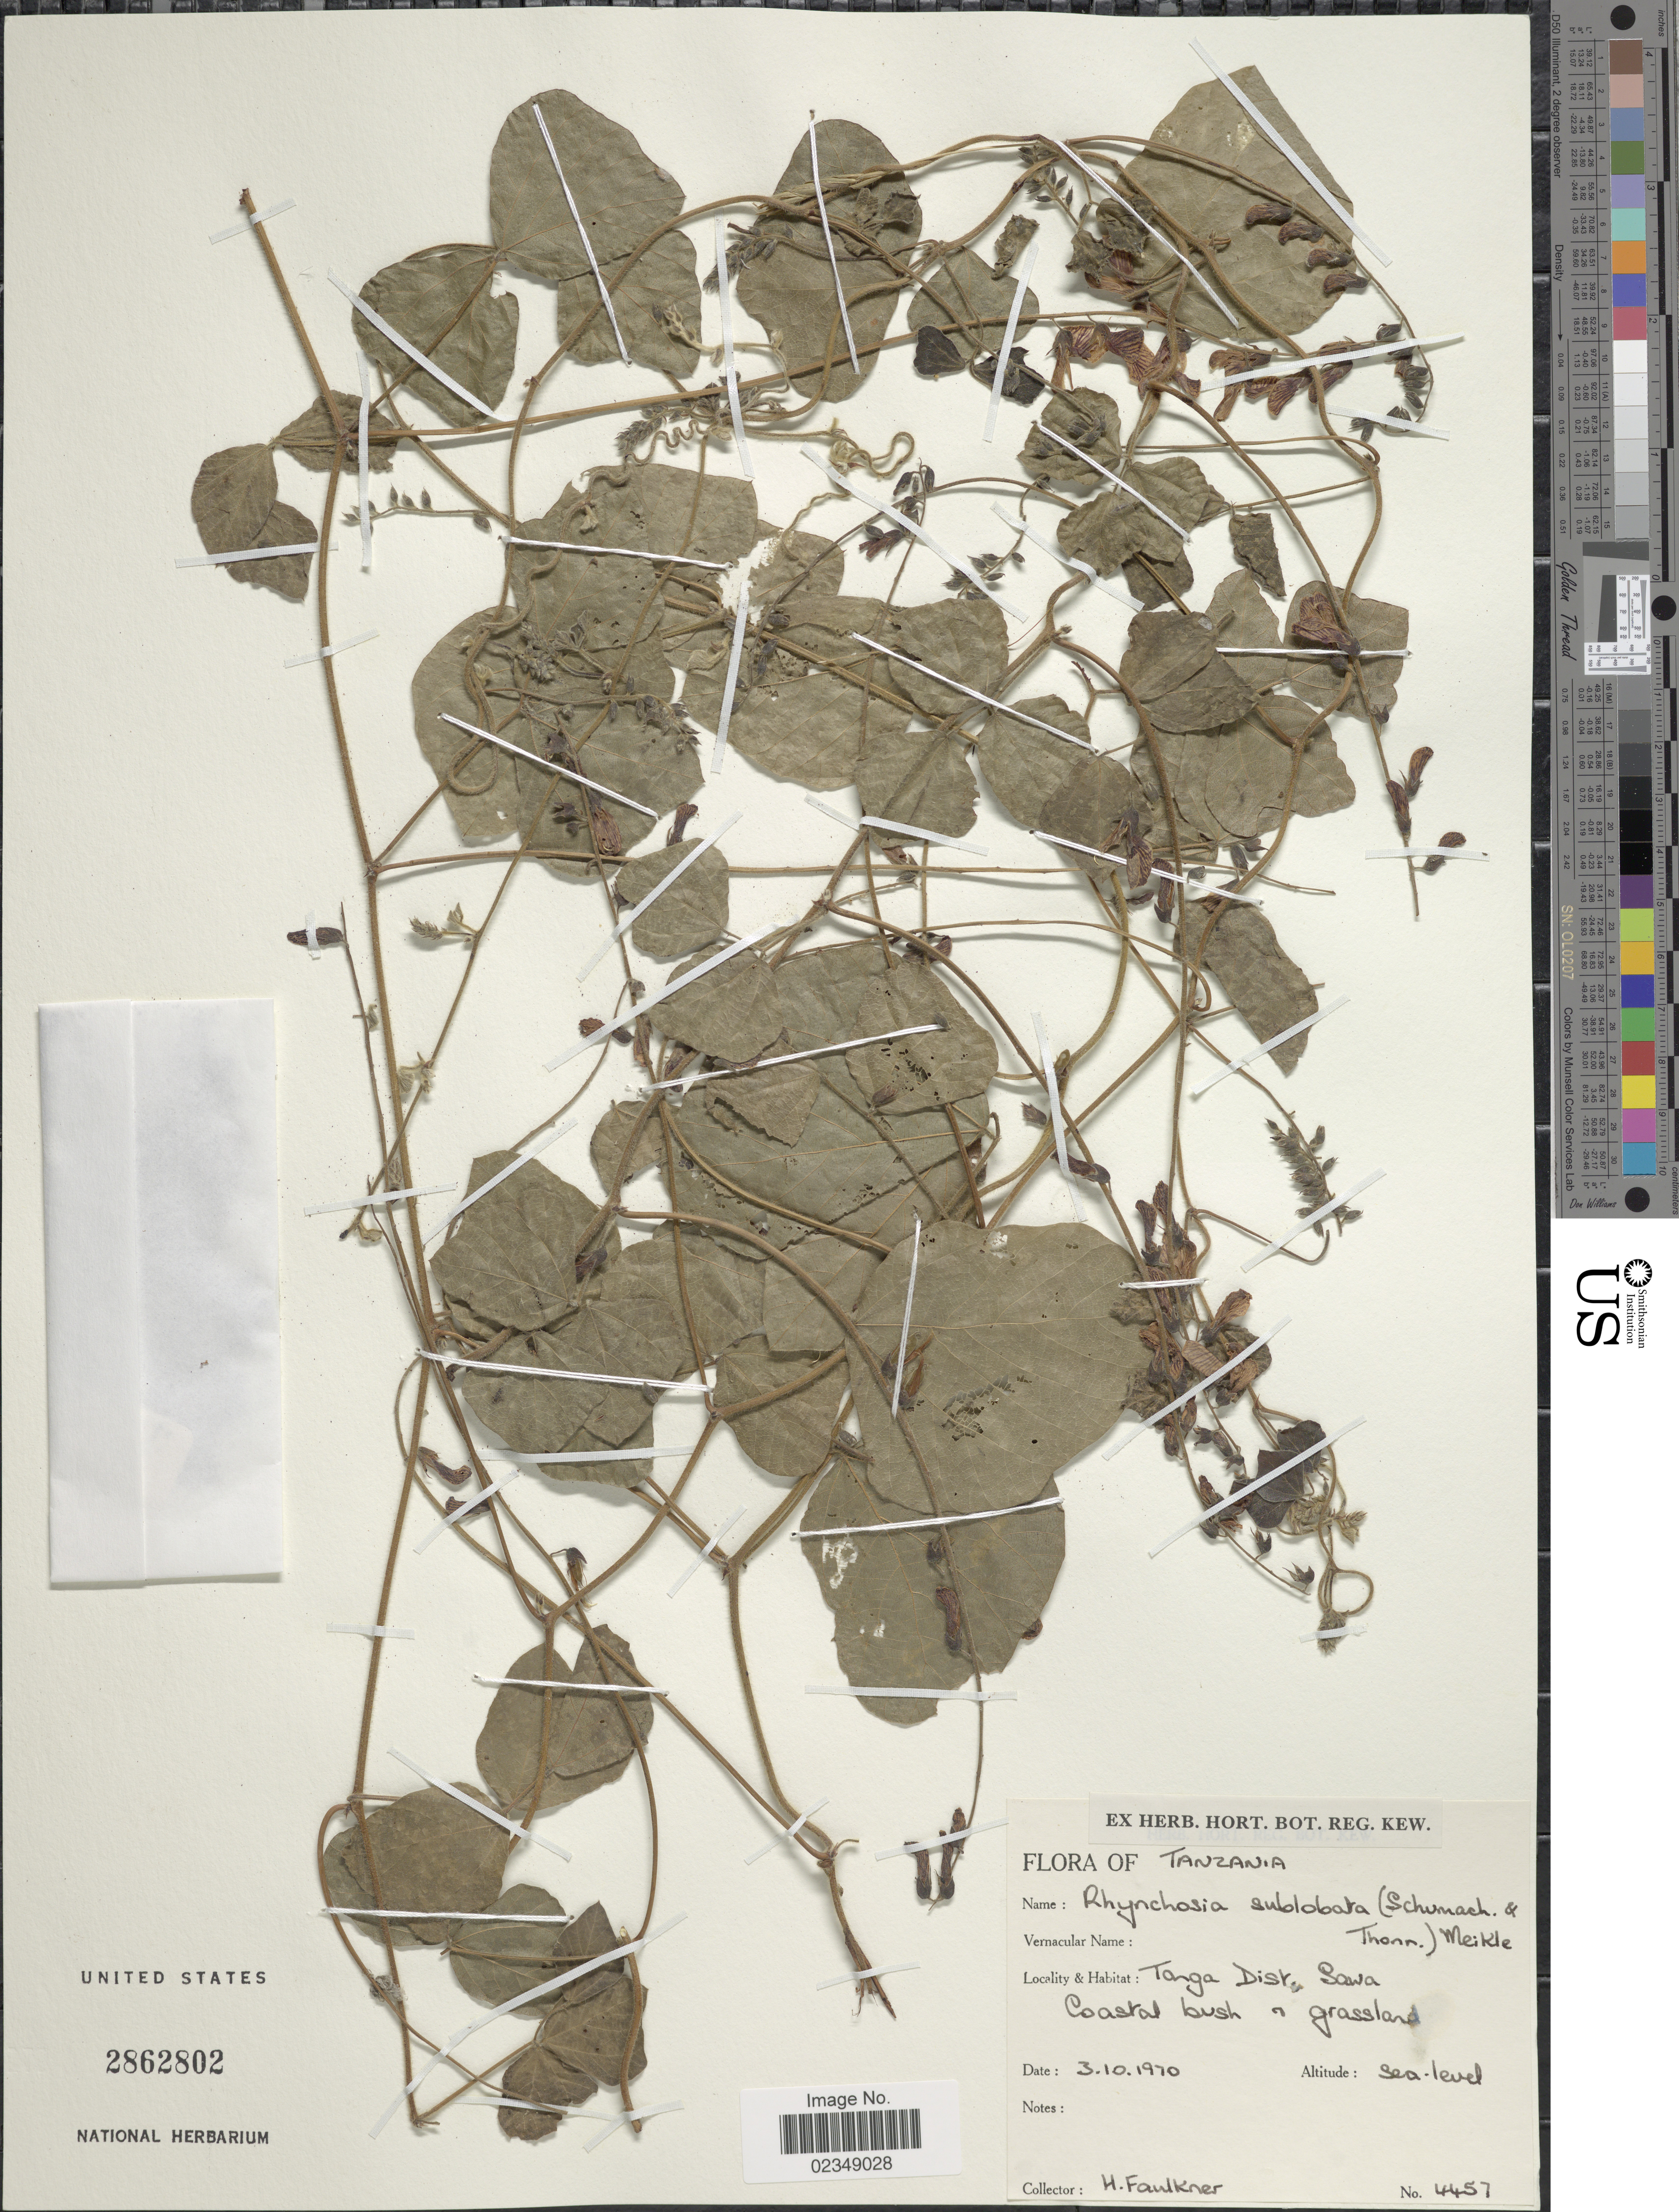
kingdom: Plantae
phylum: Tracheophyta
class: Magnoliopsida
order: Fabales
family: Fabaceae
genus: Rhynchosia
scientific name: Rhynchosia sublobata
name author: (Schumach.) Meikle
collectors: H. Faulkner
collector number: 4457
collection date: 1970-10-03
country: Tanzania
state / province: Tanga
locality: Sawa.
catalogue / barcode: US 2862802